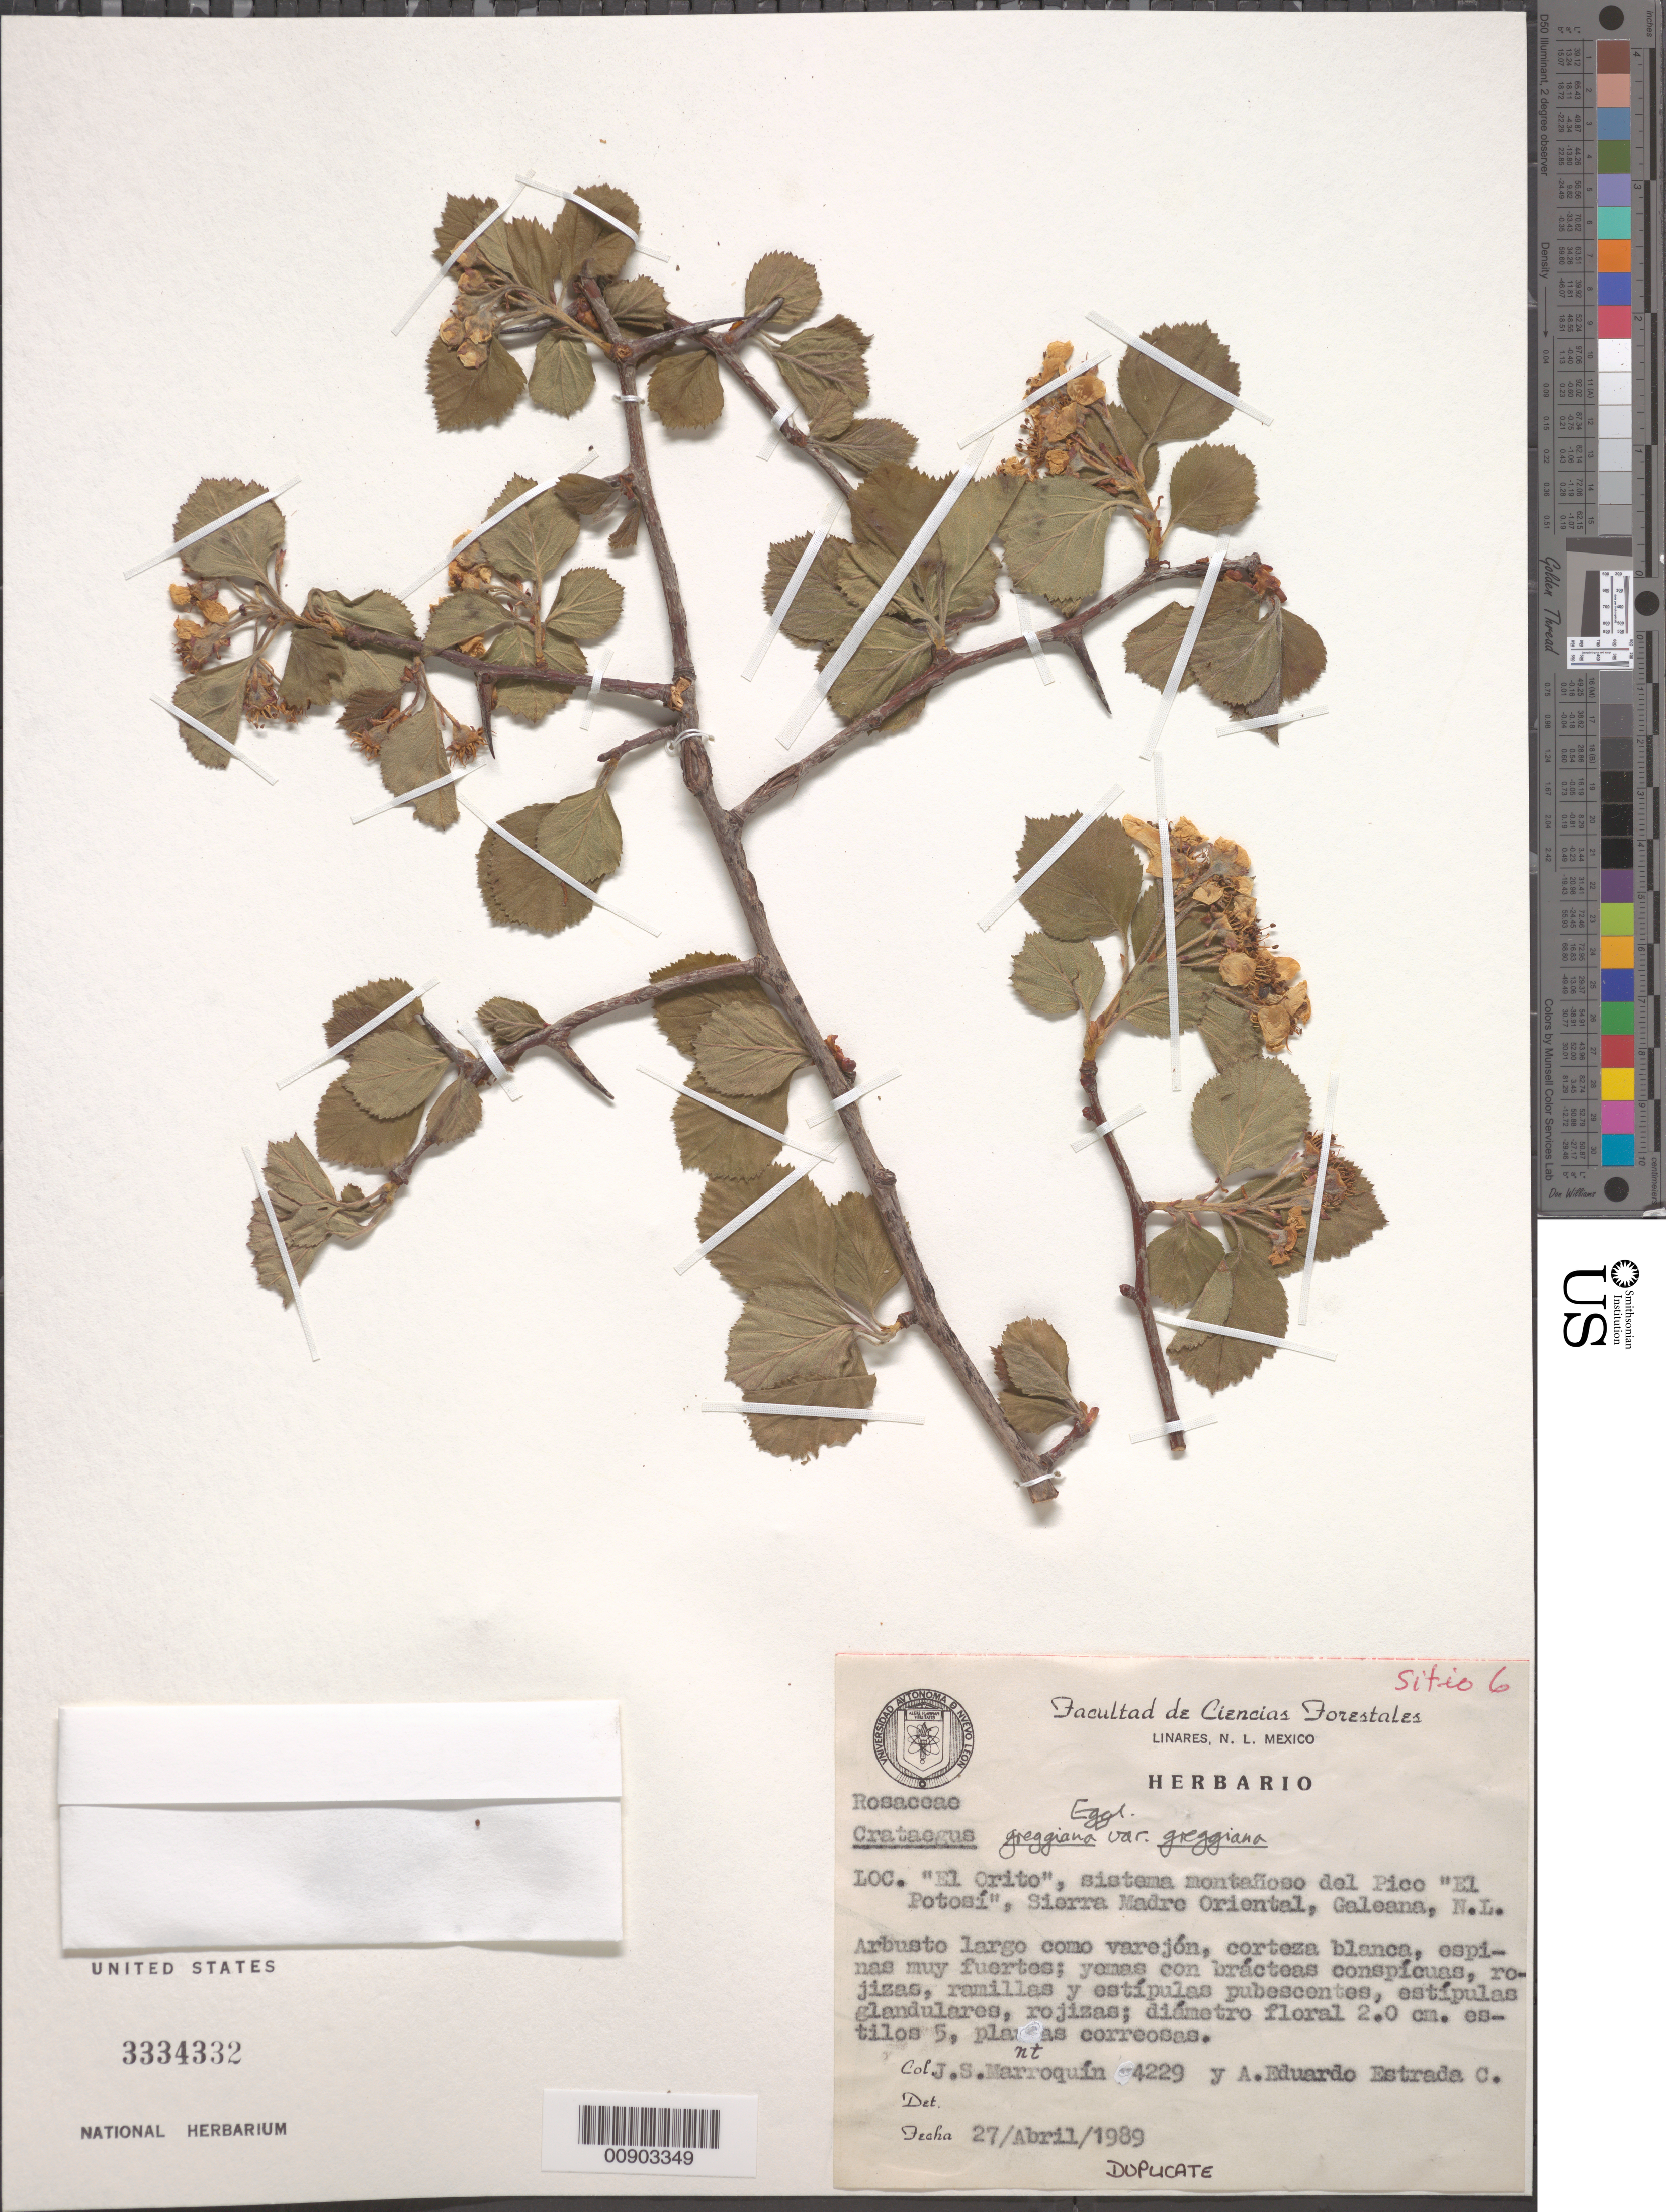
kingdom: Plantae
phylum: Tracheophyta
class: Magnoliopsida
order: Rosales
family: Rosaceae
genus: Crataegus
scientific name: Crataegus greggiana var. greggiana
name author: Eggl.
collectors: J. Marroquin & A. E. Estrada-C.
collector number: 4229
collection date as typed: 27 Apr 1989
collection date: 1989-04-27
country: Mexico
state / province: Nuevo León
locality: El Orito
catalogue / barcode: US 3334332